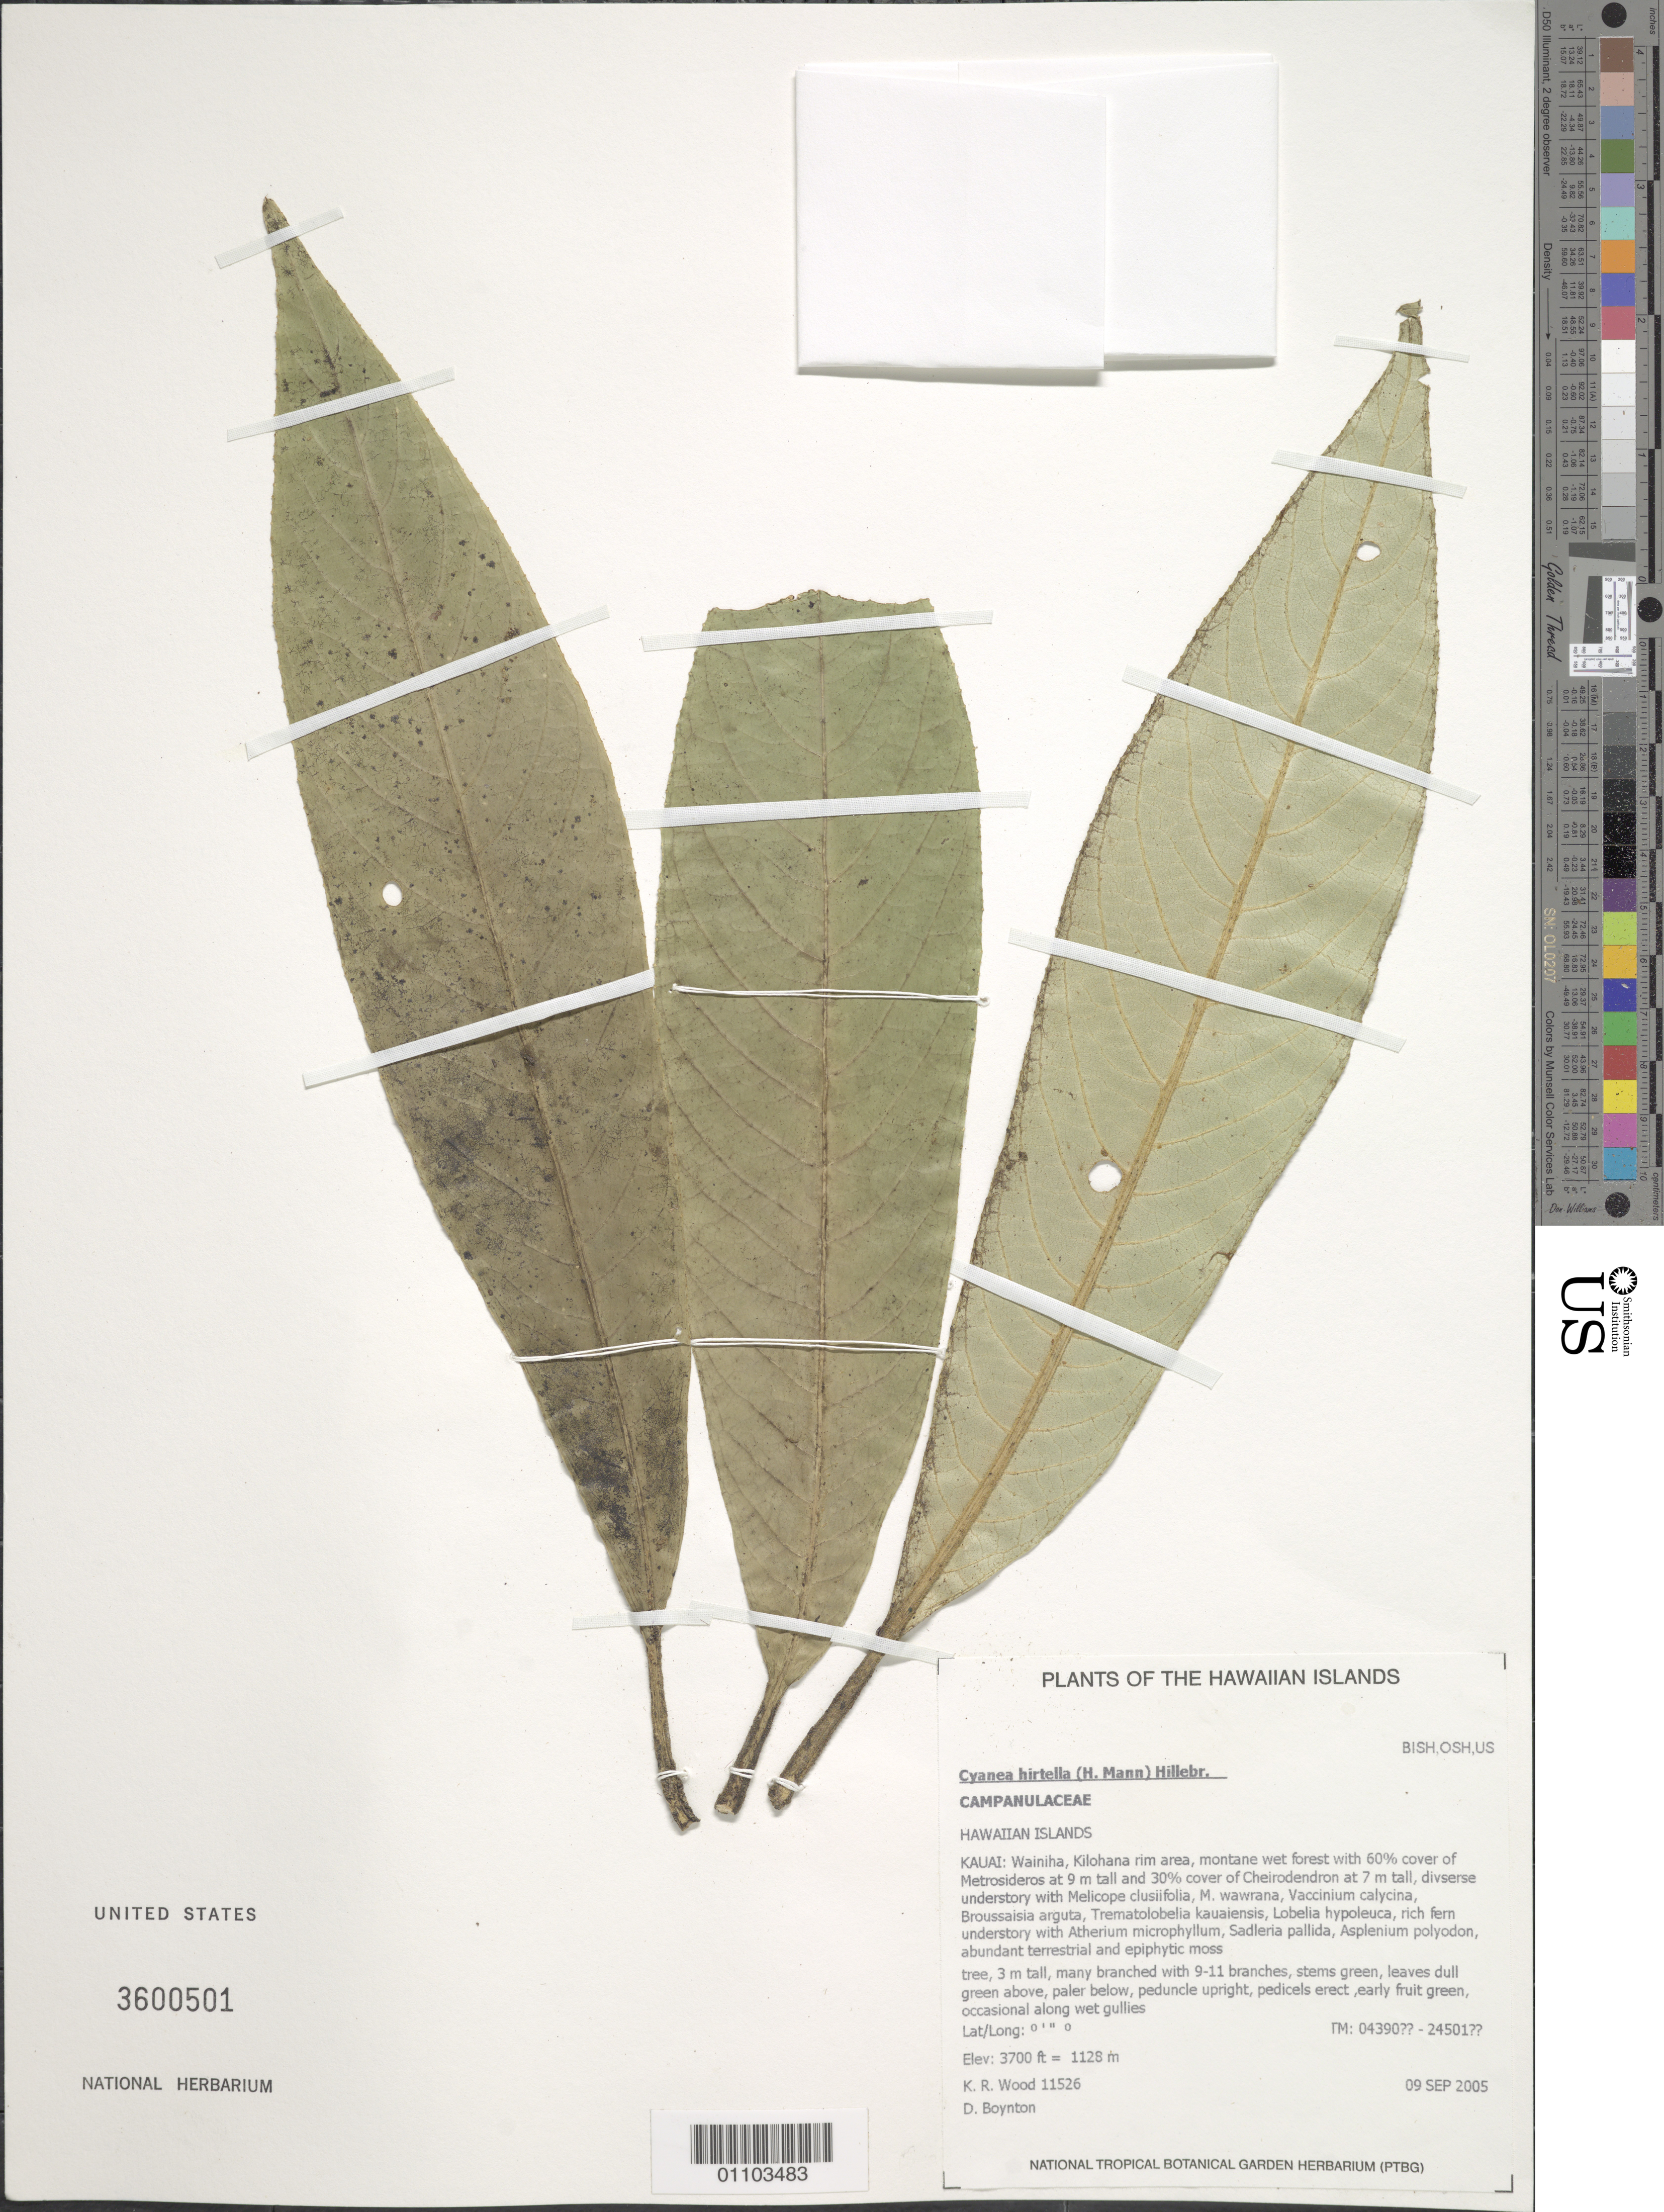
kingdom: Plantae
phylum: Tracheophyta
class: Magnoliopsida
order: Asterales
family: Campanulaceae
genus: Cyanea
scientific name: Cyanea hirtella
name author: (H. Mann) Hillebr.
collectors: K. R. Wood & D. Boynton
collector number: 11526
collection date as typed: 9 Sep 2005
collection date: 2005-09-09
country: United States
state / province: Hawaii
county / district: Kauai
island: Kaua'i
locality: Wainiha, Kilohana rim area.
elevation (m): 1128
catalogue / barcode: US 3600501